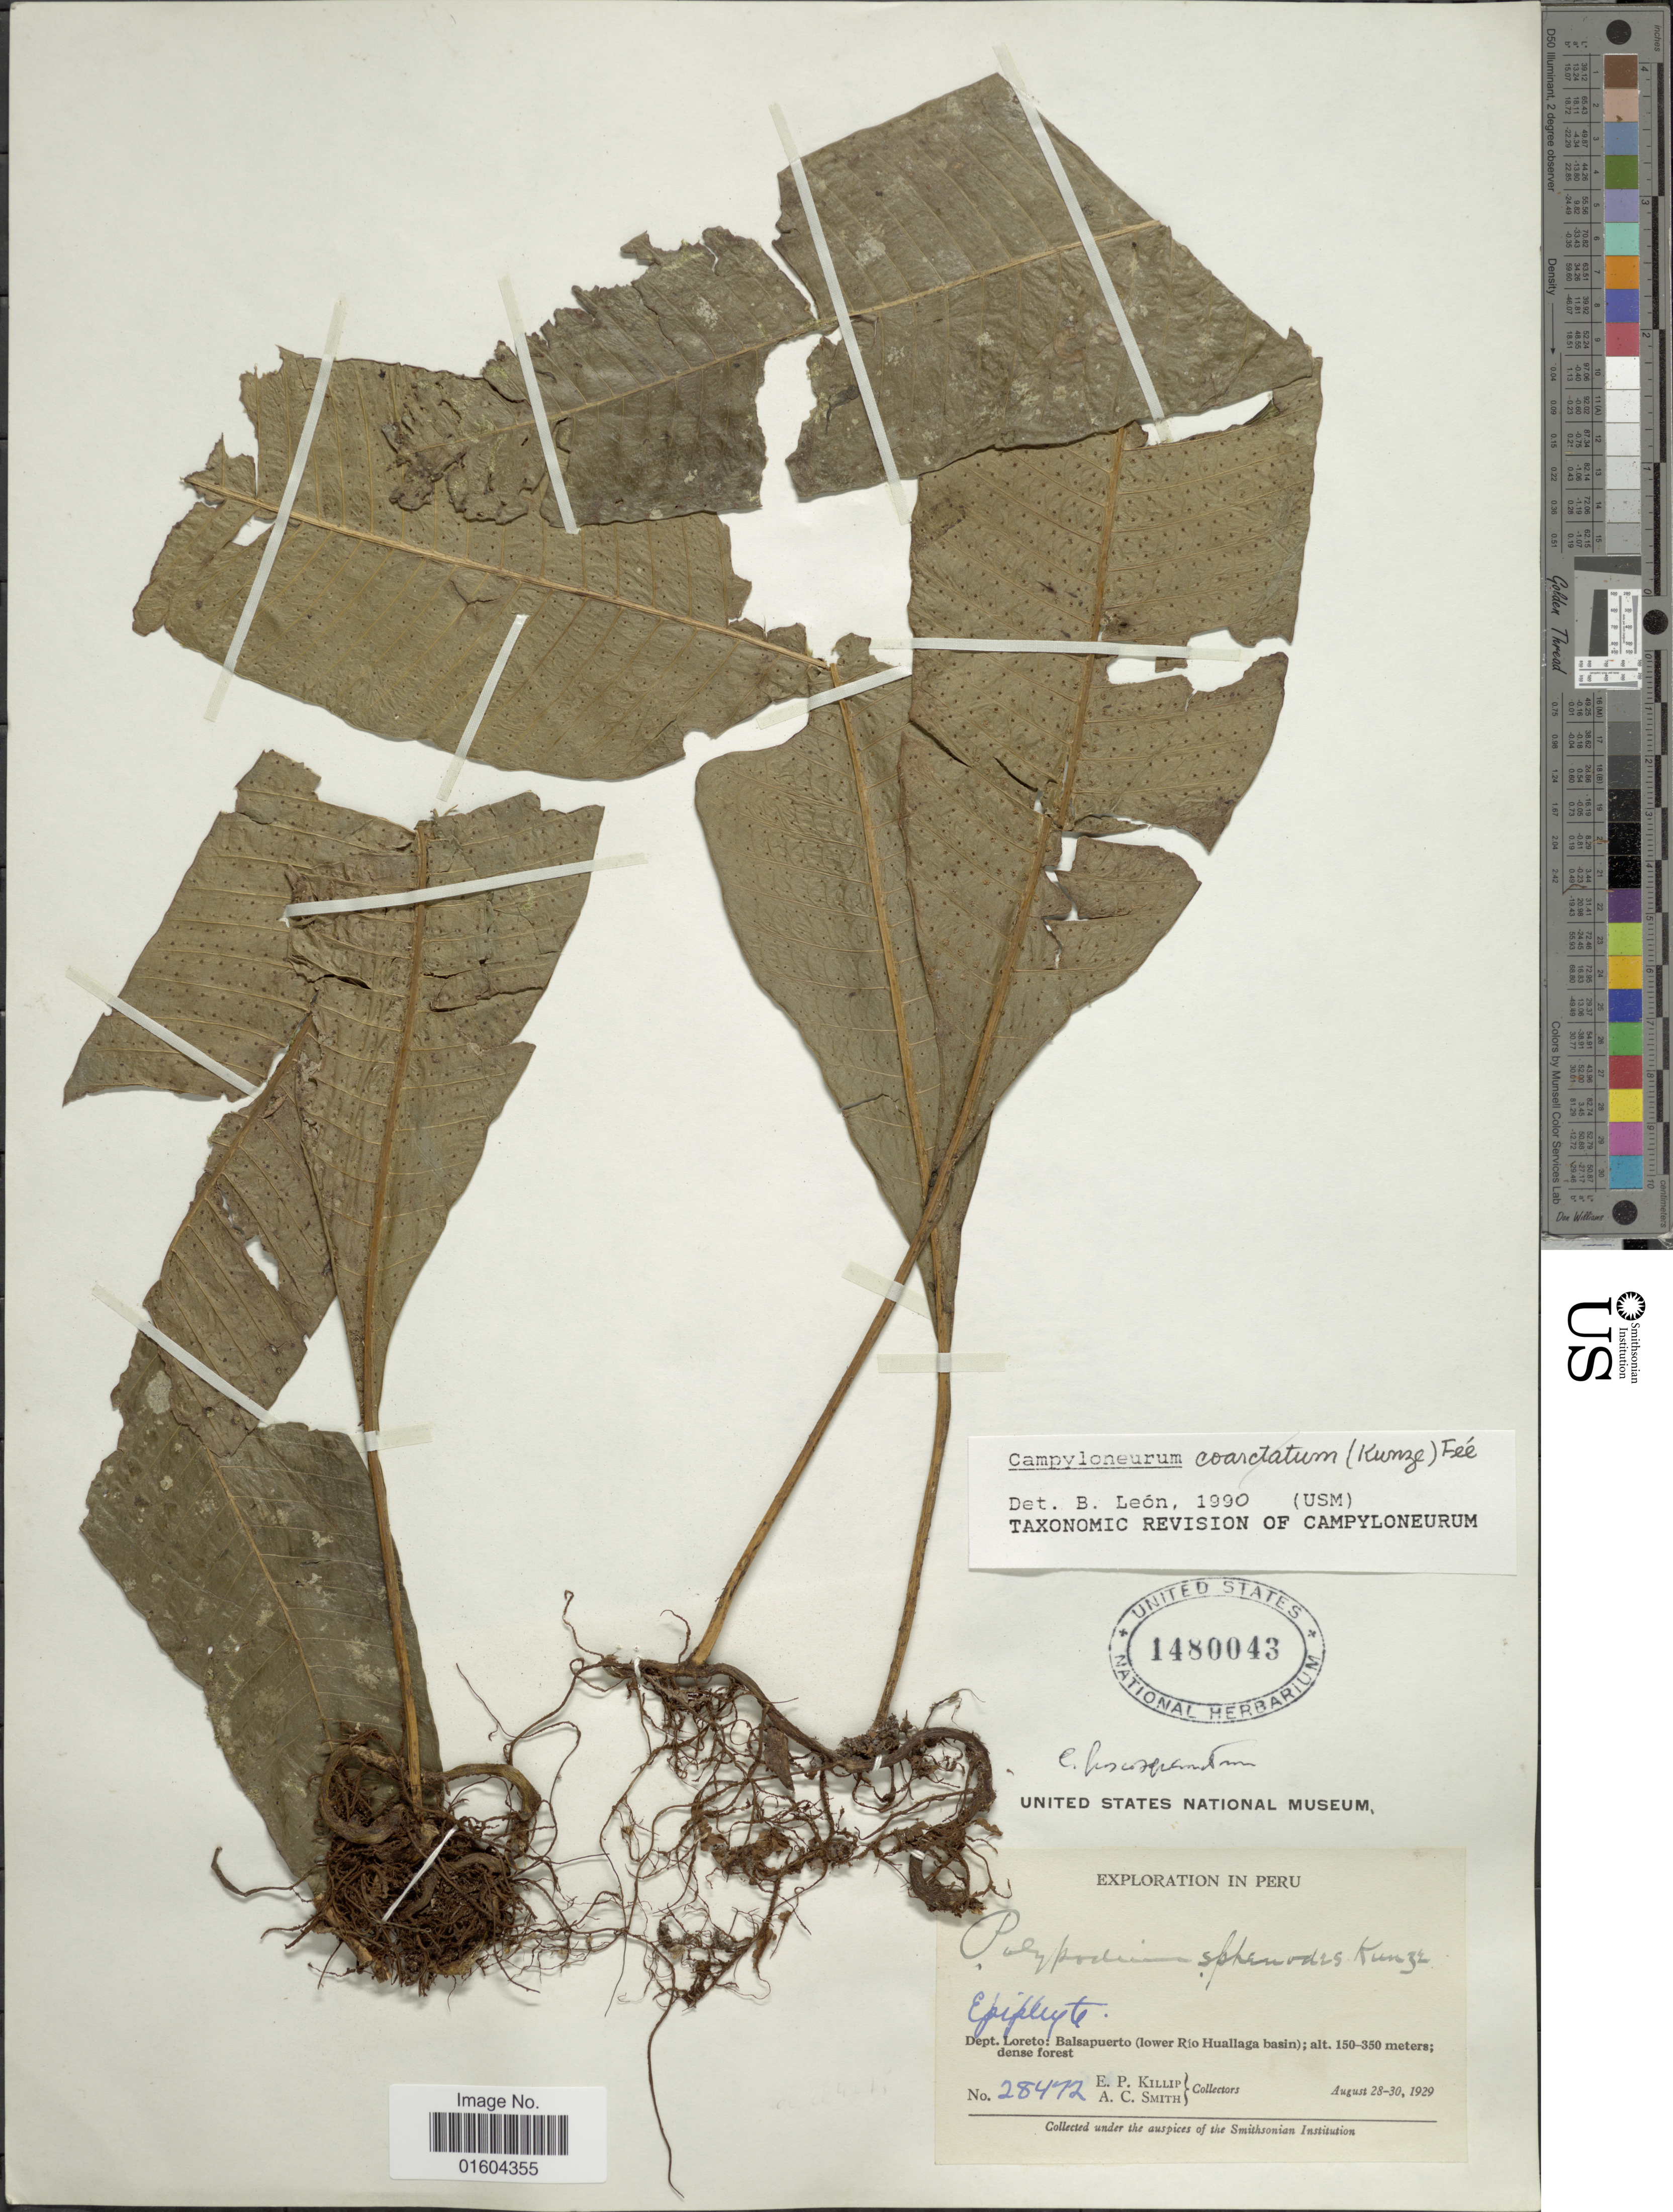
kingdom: Plantae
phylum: Tracheophyta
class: Polypodiopsida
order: Polypodiales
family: Polypodiaceae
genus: Campyloneurum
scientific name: Campyloneurum fuscosquamatum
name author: Lellinger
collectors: E. P. Killip & A. C. Smith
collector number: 28472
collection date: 1929-08-28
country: Peru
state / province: Loreto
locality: Dept. Loreto: Balsapuerto (lower Rio Huallaga basin).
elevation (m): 150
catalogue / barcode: US 1480043